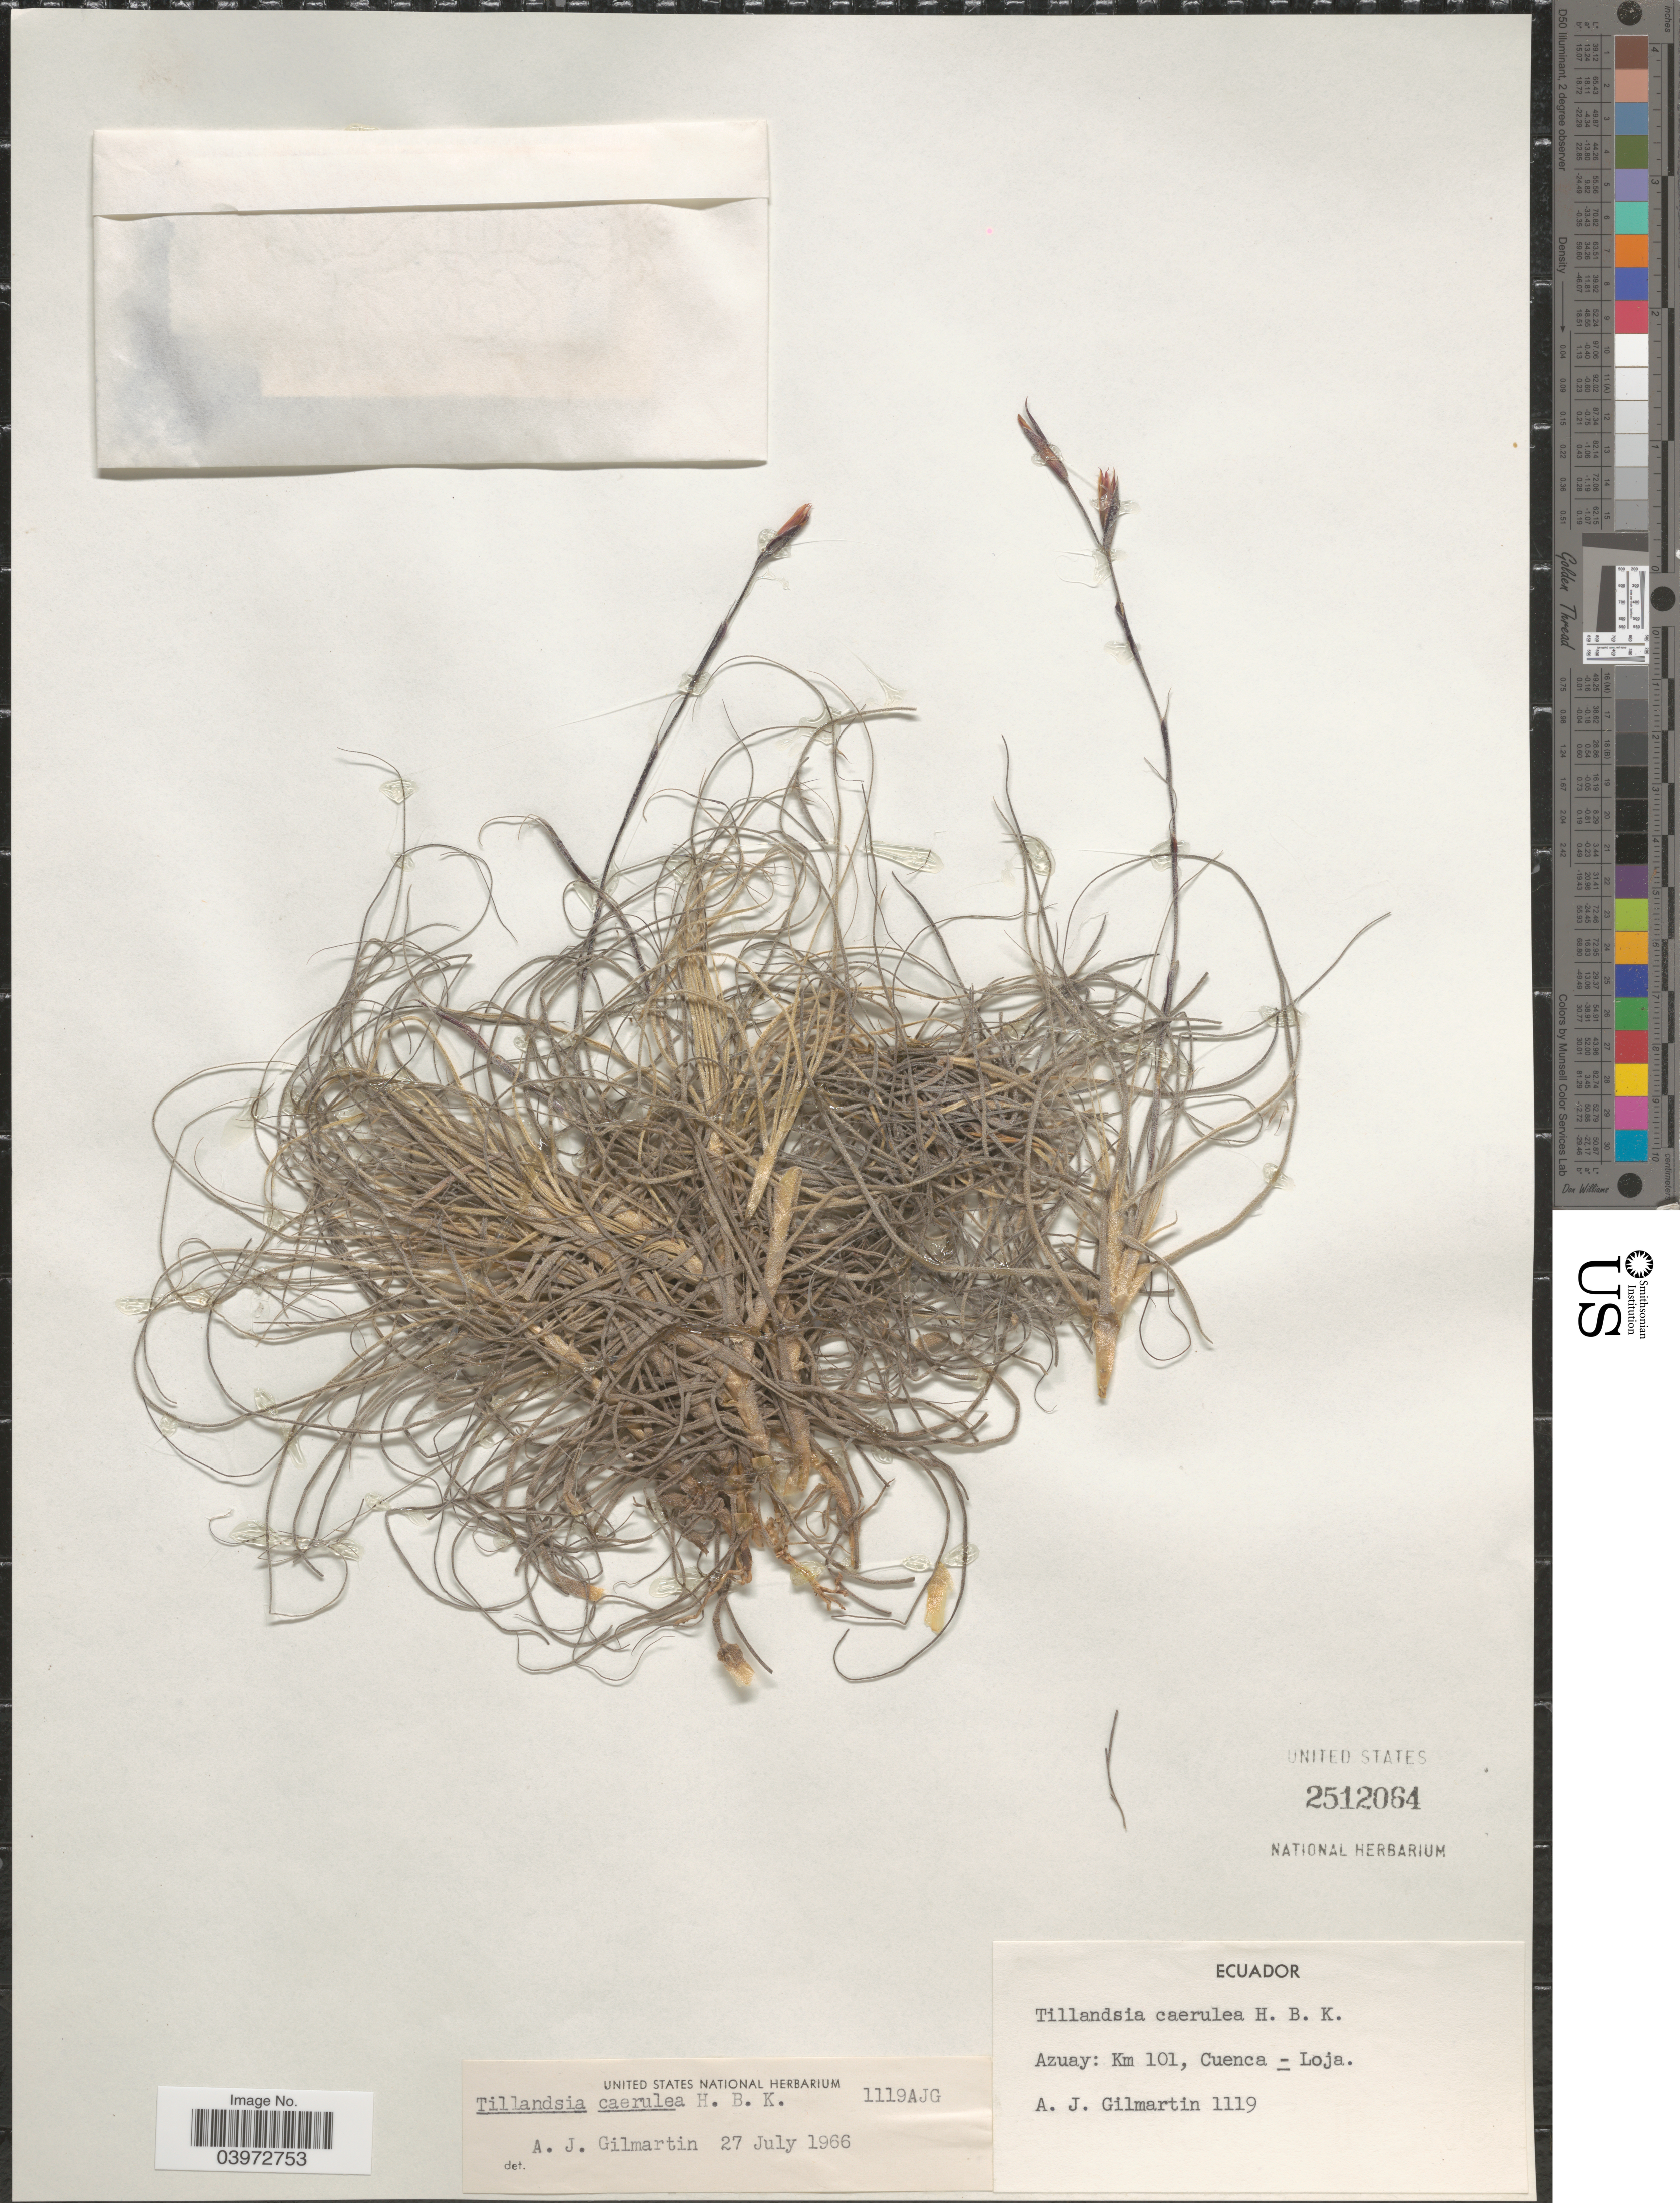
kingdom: Plantae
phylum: Tracheophyta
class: Liliopsida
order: Poales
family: Bromeliaceae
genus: Tillandsia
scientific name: Tillandsia caerulea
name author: Kunth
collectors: A. J. Gilmartin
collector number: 1119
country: Ecuador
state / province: Azuay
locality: Km 101, Cuenca - Loja.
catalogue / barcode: US 2512064